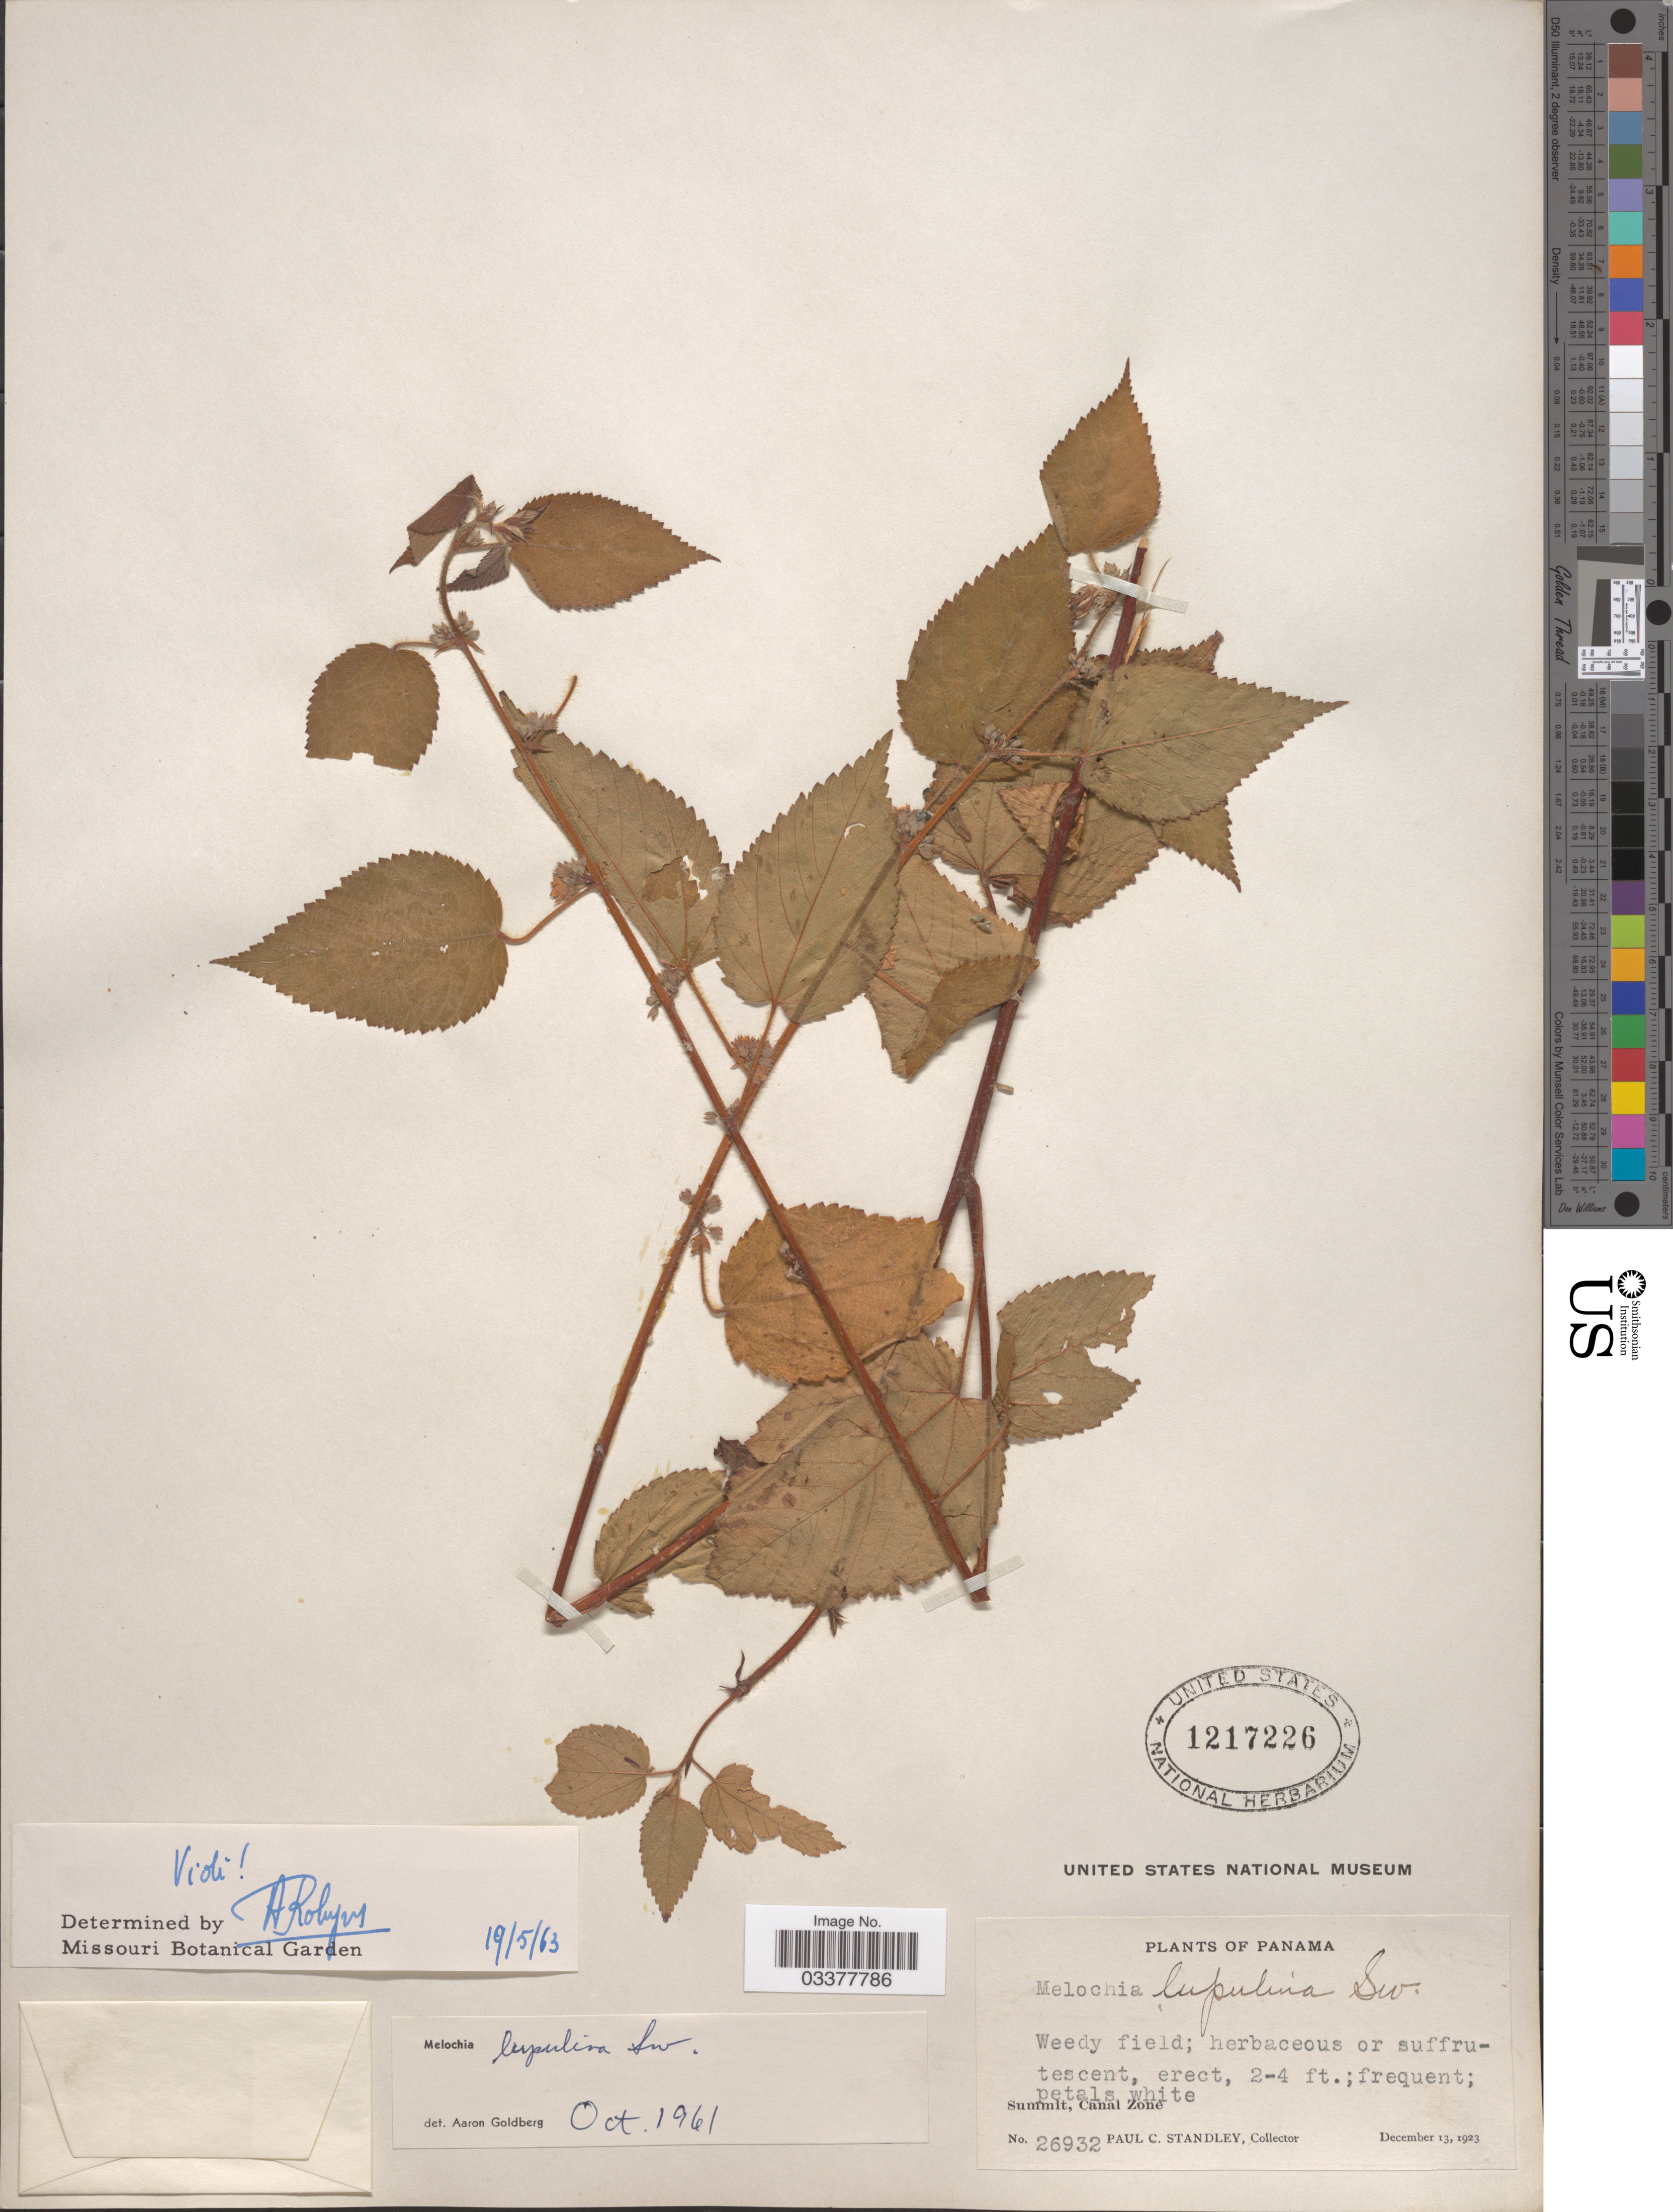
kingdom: Plantae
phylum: Tracheophyta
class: Magnoliopsida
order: Malvales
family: Malvaceae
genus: Melochia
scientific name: Melochia lupulina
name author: Sw.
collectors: P. C. Standley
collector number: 26932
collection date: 1923-12-13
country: Panama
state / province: Colón / Panamá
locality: Summit, Canal Zone.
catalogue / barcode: US 1217226